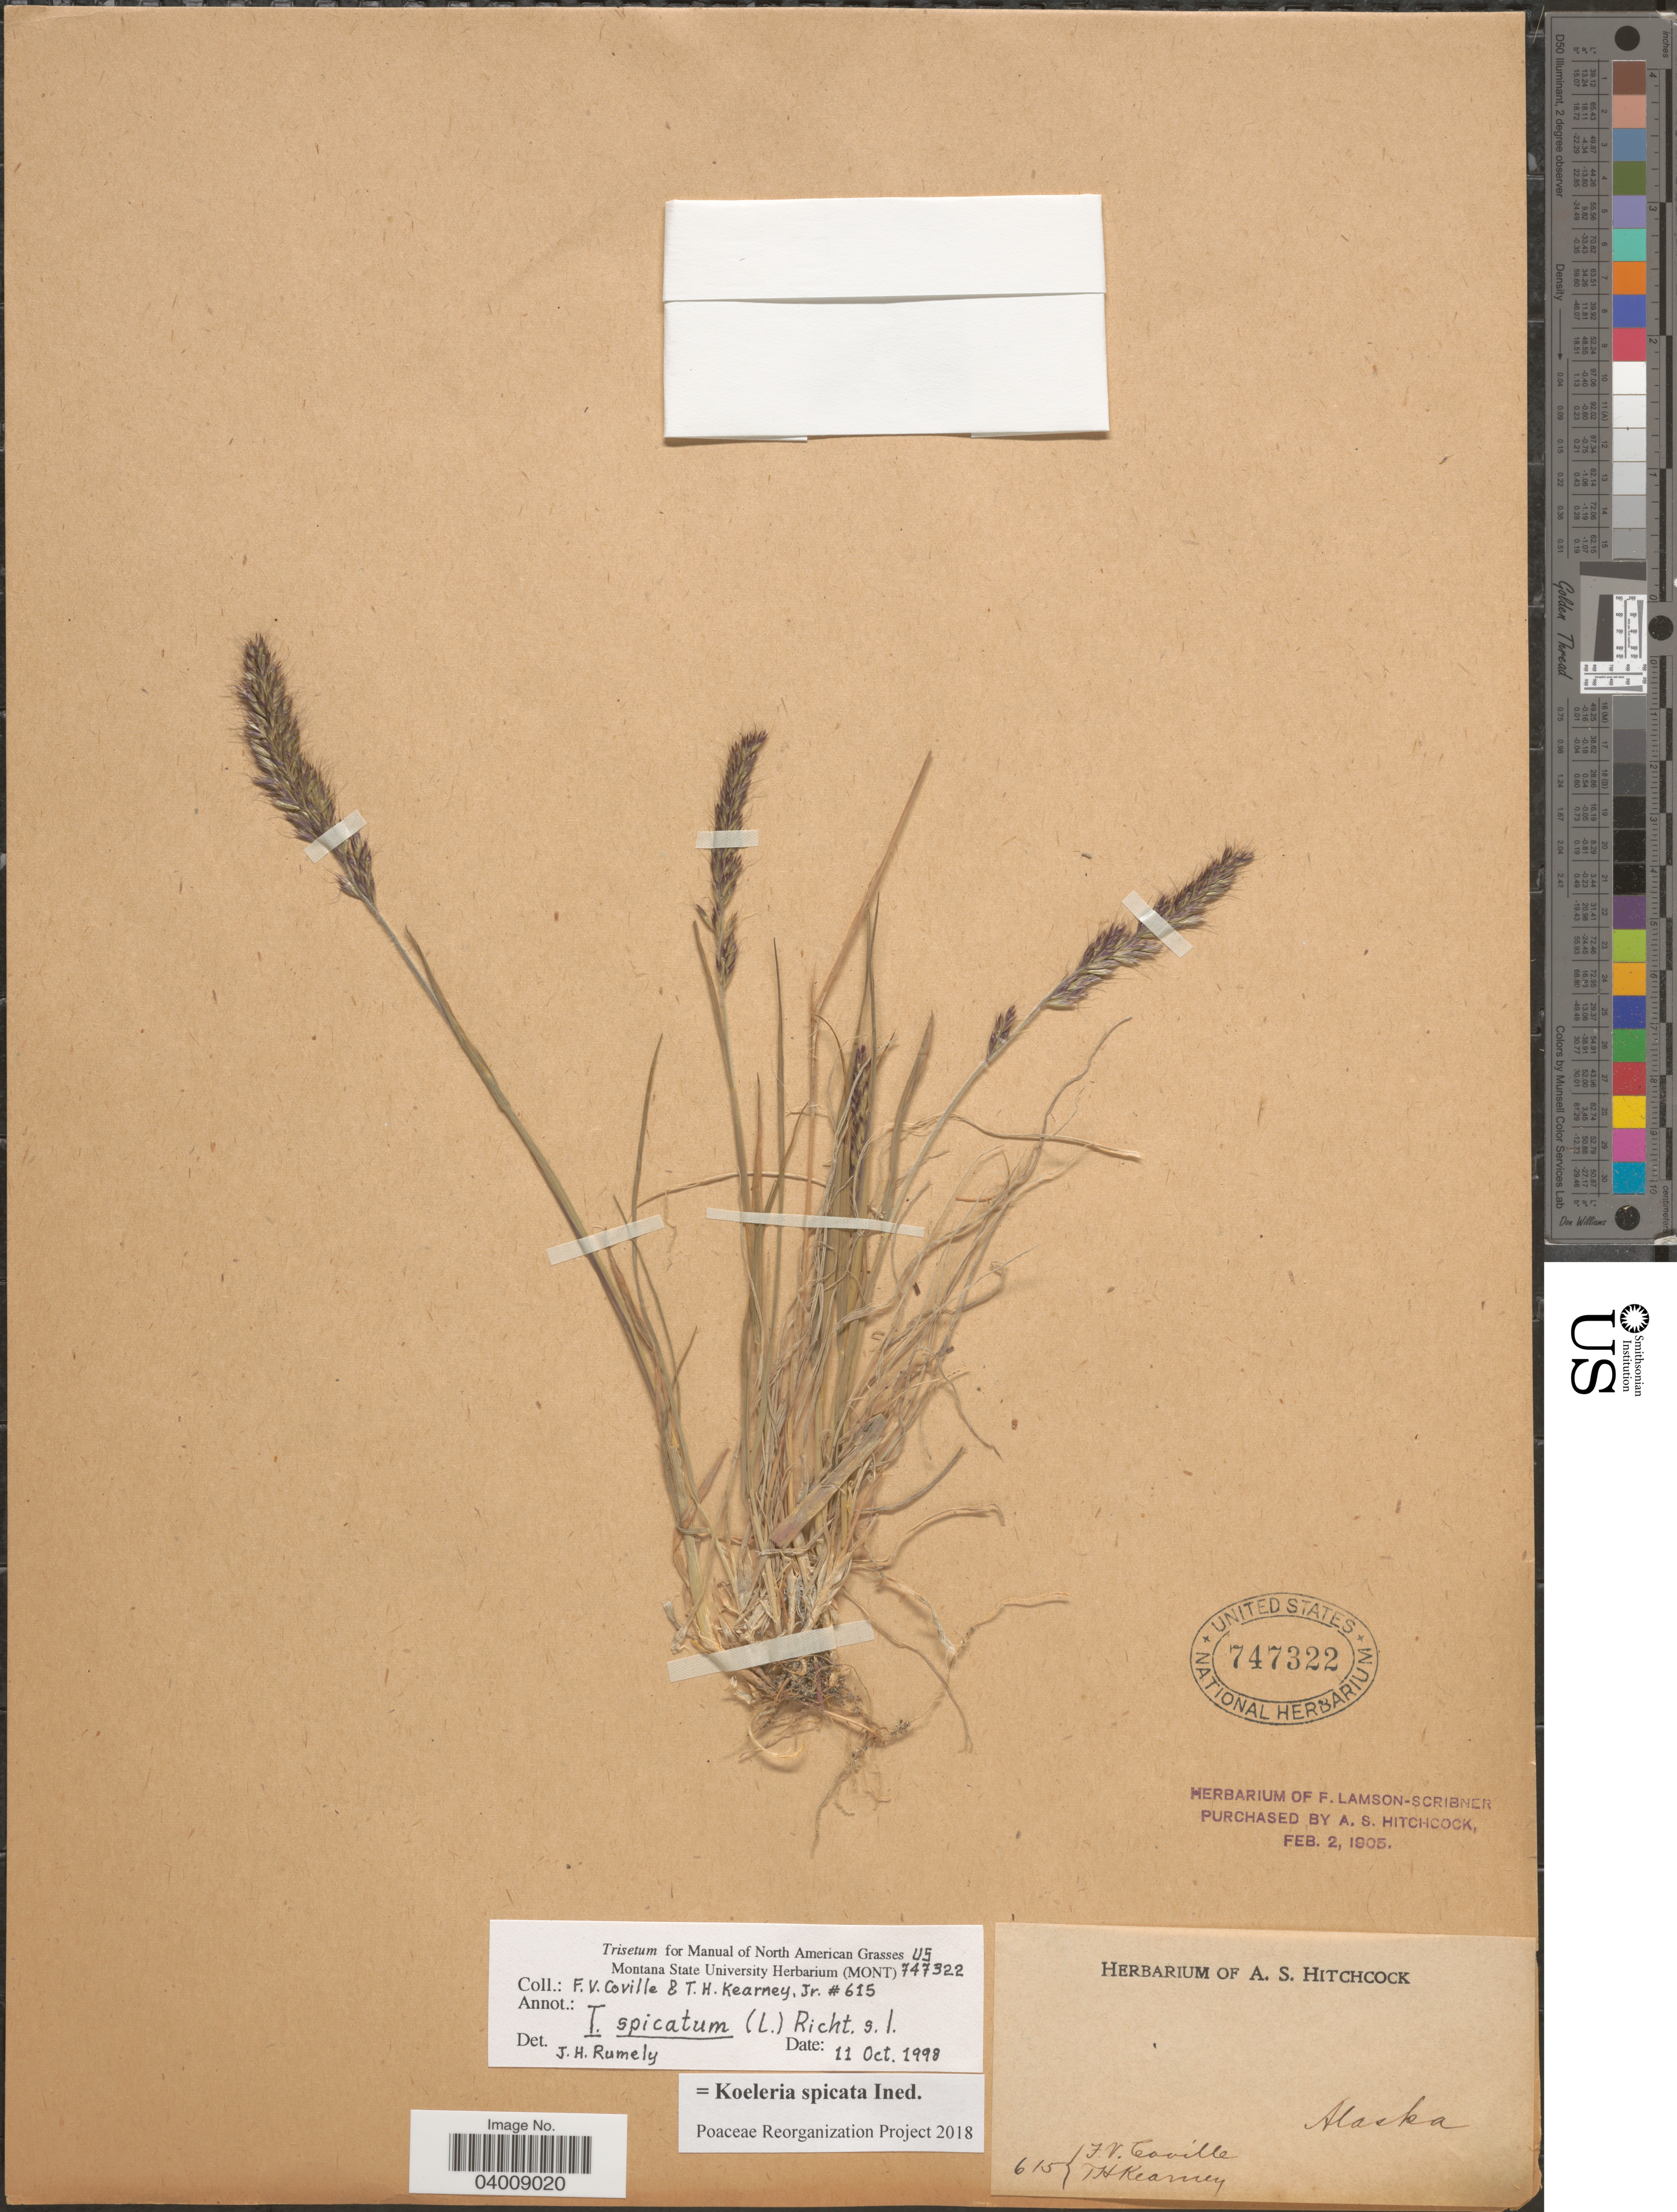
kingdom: Plantae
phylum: Tracheophyta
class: Liliopsida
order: Poales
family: Poaceae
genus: Koeleria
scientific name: Koeleria spicata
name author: (L.) Barberá et al.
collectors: F. V. Coville & T. H. Kearney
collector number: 615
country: United States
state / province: Alaska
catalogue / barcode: US 747322